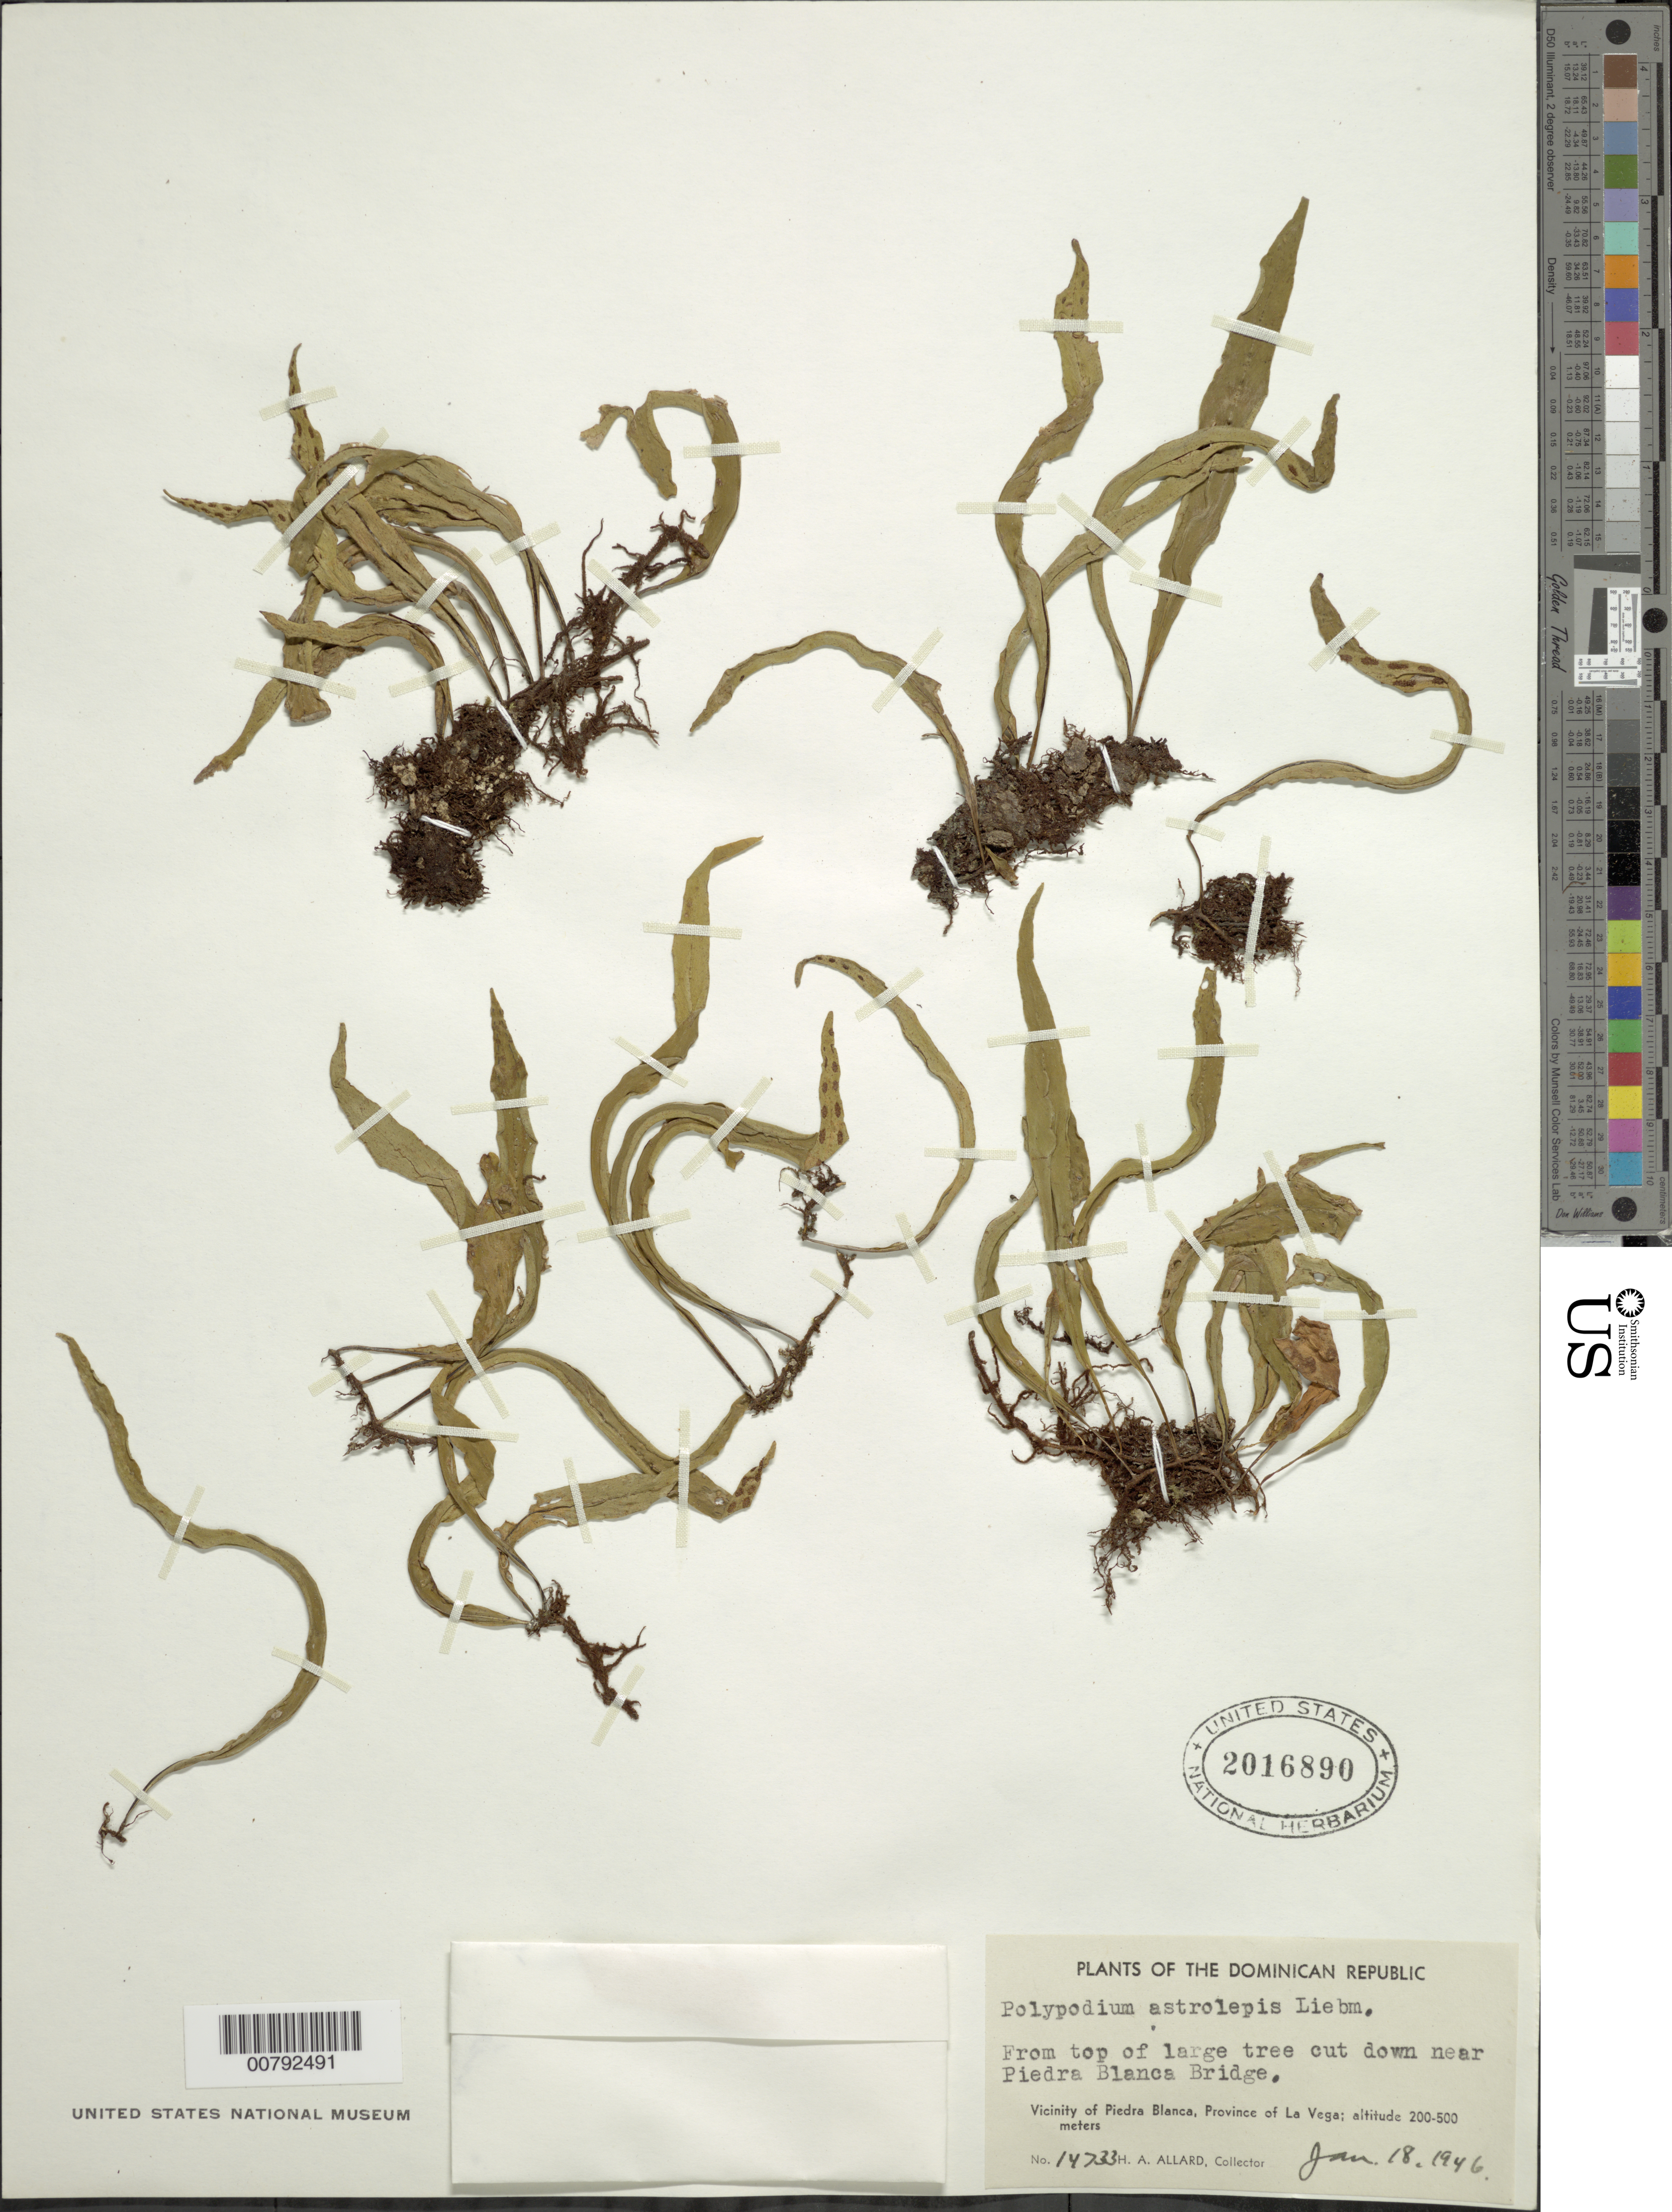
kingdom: Plantae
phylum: Tracheophyta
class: Polypodiopsida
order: Polypodiales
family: Polypodiaceae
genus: Pleopeltis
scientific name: Pleopeltis astrolepis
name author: (Liebm.) E. Fourn.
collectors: H. A. Allard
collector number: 14733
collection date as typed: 18 Jan 1946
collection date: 1946-01-18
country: Dominican Republic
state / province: La Vega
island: Hispaniola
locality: Piedra Blanca, near Piedra Blanca Bridge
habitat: From top of large, downed tree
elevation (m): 200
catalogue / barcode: US 2016890